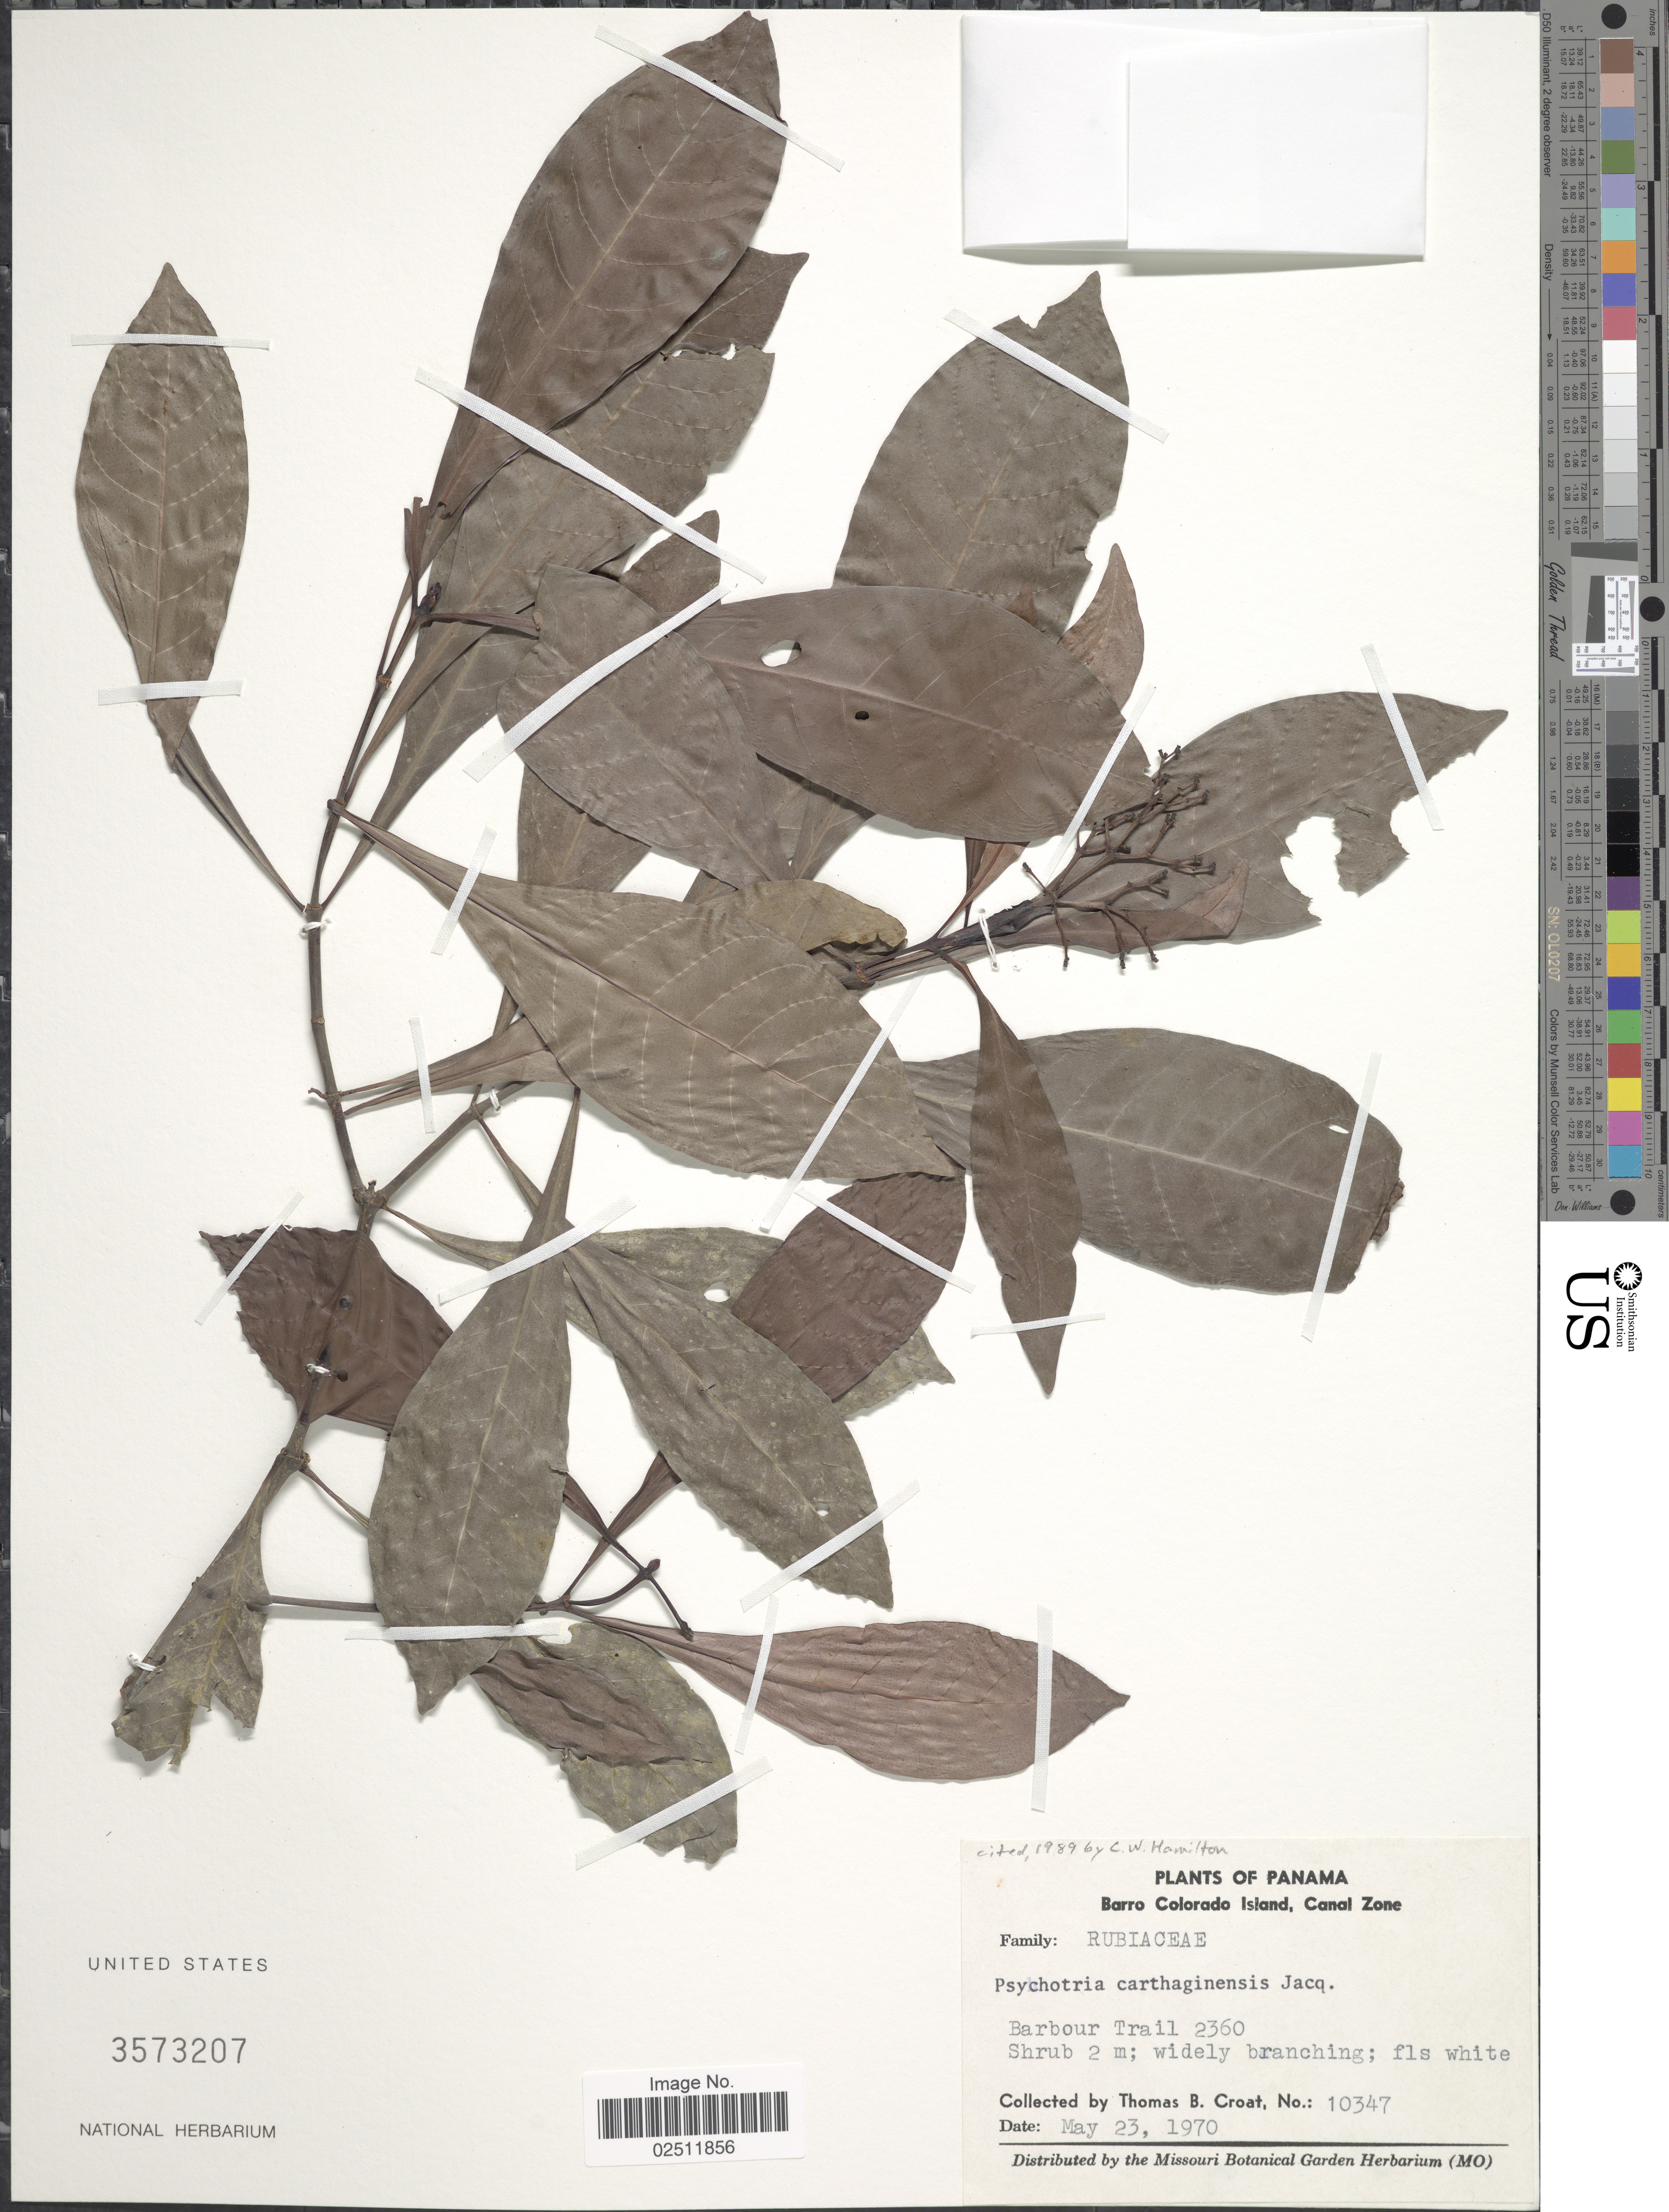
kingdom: Plantae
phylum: Tracheophyta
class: Magnoliopsida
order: Gentianales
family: Rubiaceae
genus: Psychotria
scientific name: Psychotria carthagenensis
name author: Jacq.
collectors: T. B. Croat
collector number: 10347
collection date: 1970-05-23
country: Panama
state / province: Panamá Oeste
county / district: Canal Zone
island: Barro Colorado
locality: Barro Colorado Island, Canal Zone. Barbour Trail 2360.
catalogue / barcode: US 3573207